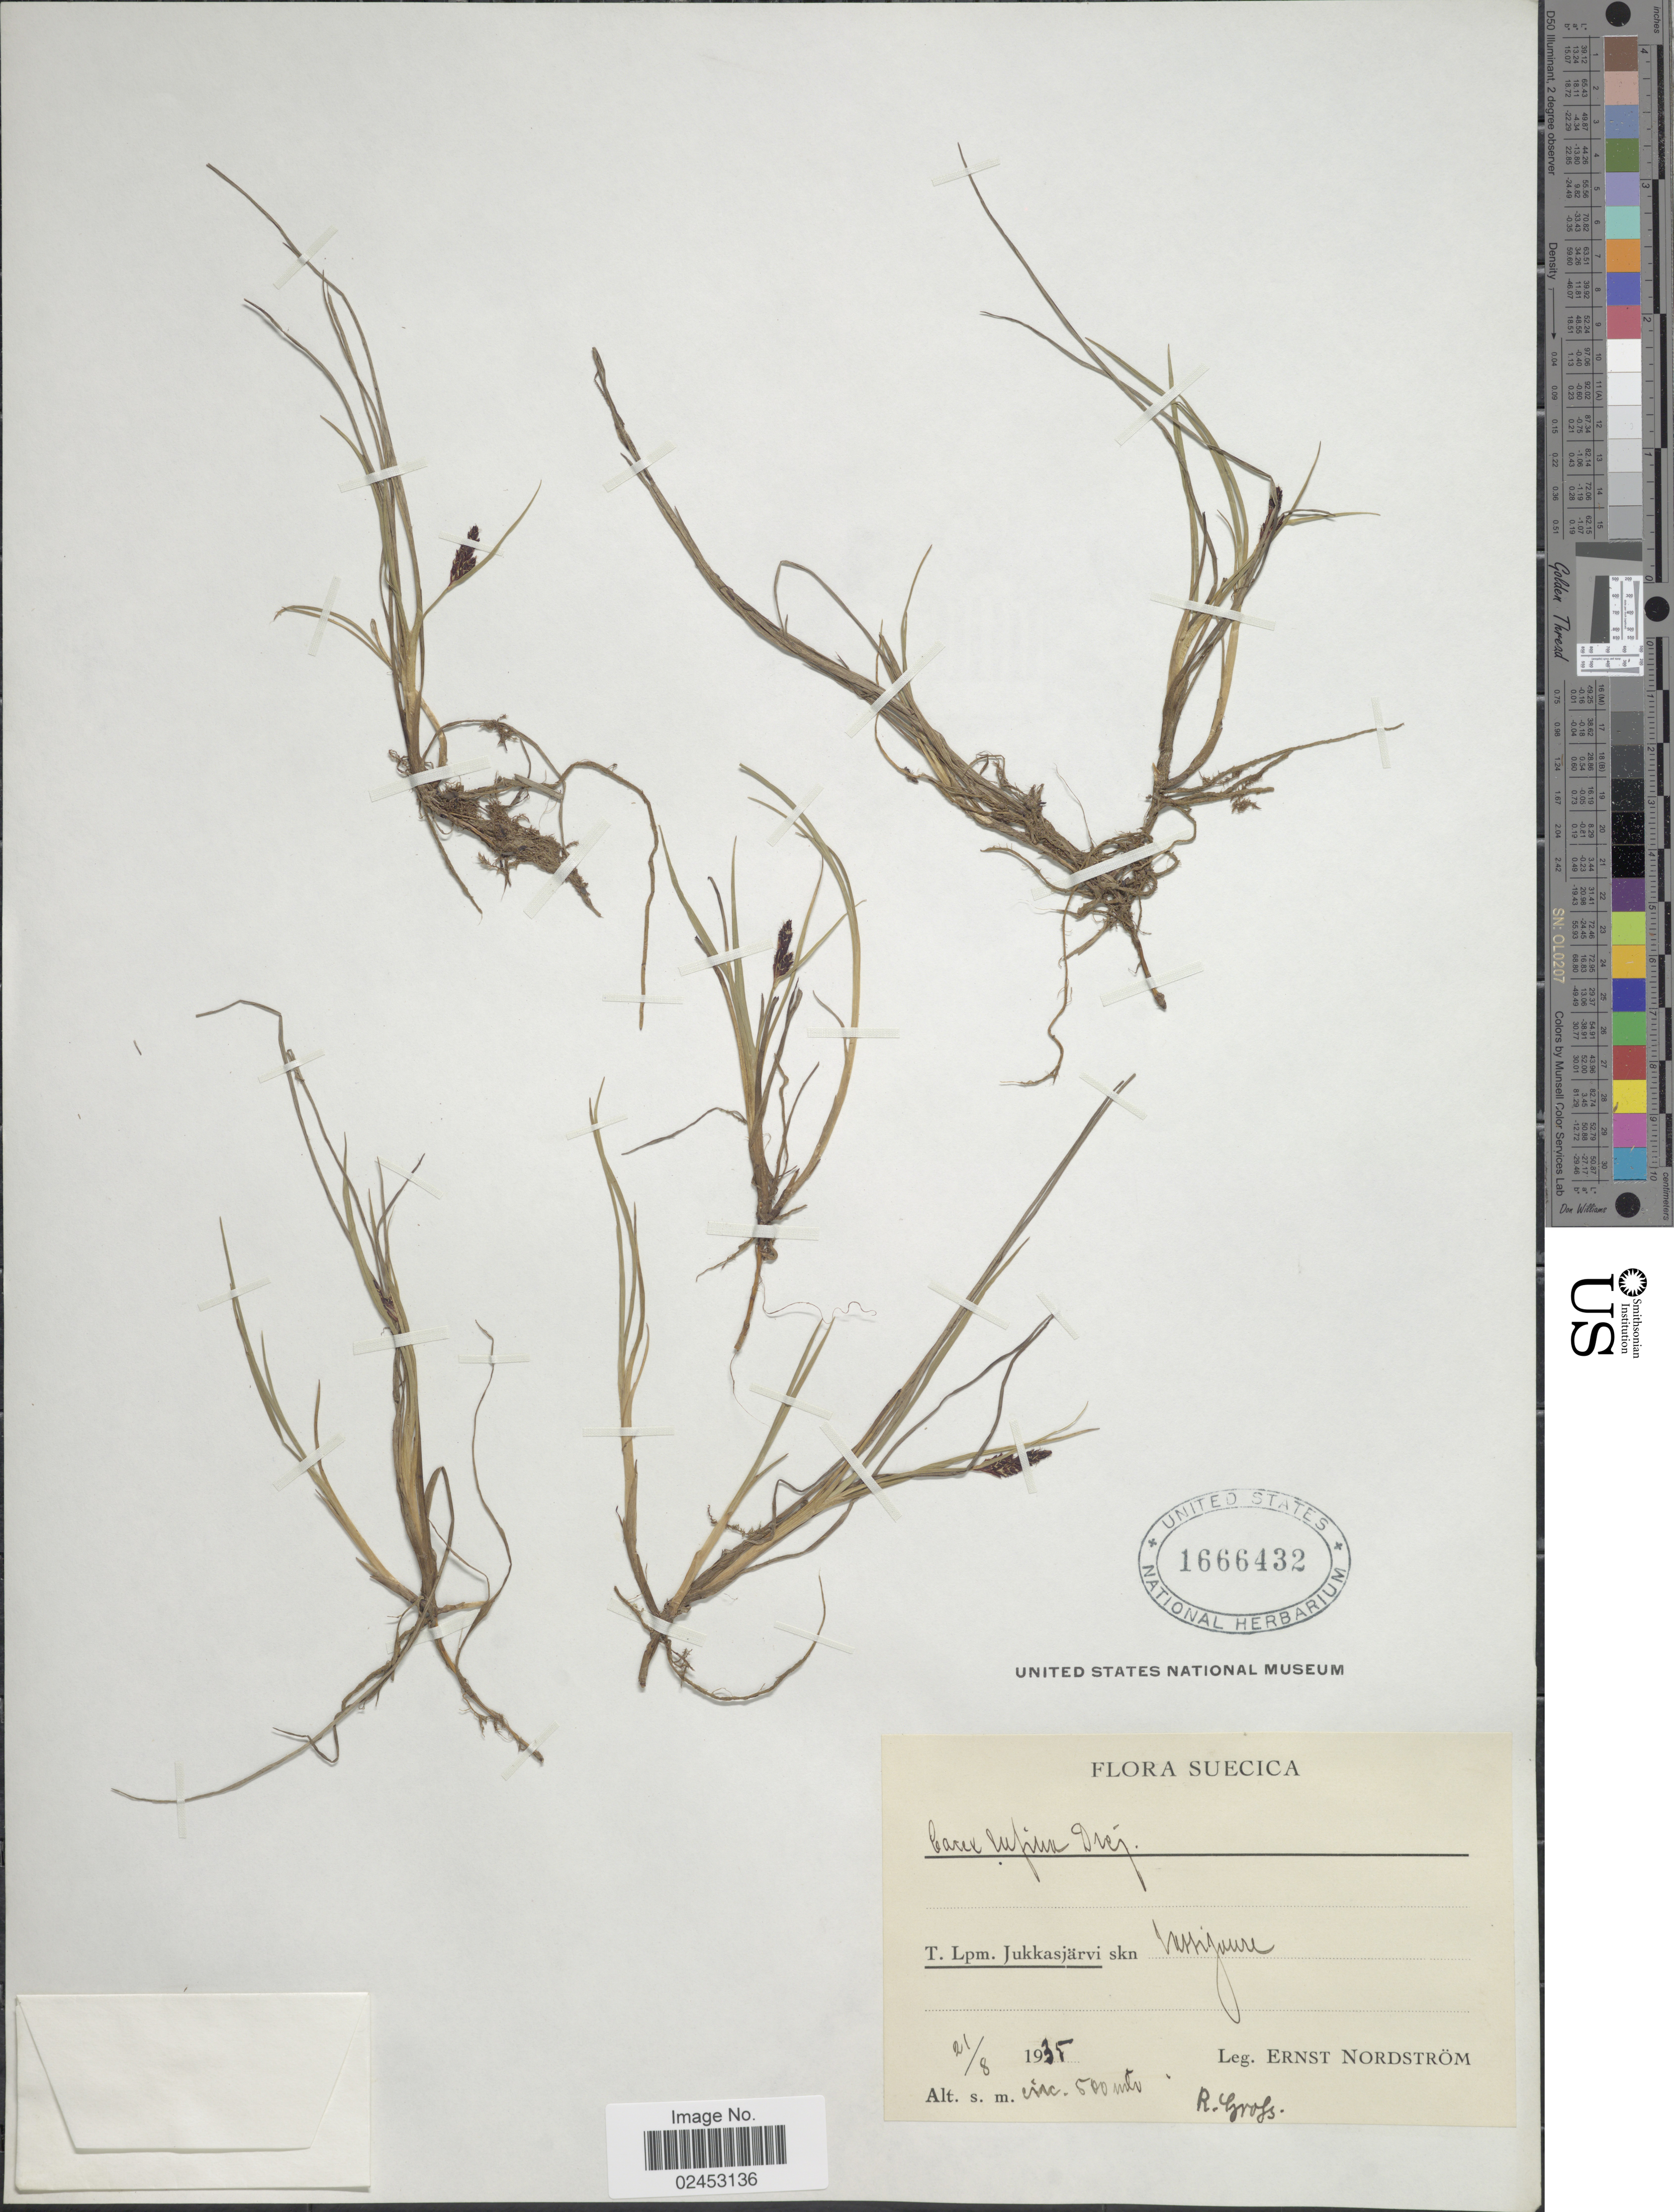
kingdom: Plantae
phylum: Tracheophyta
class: Liliopsida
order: Poales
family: Cyperaceae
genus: Carex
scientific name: Carex supina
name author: Willd. ex Wahlenb.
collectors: E. Nordström & R. Grofs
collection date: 1935-08-21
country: Sweden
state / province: Norrbotten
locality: T.Lpm. Jukkasjarvi skn Vassijaure.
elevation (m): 500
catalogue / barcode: US 1666432